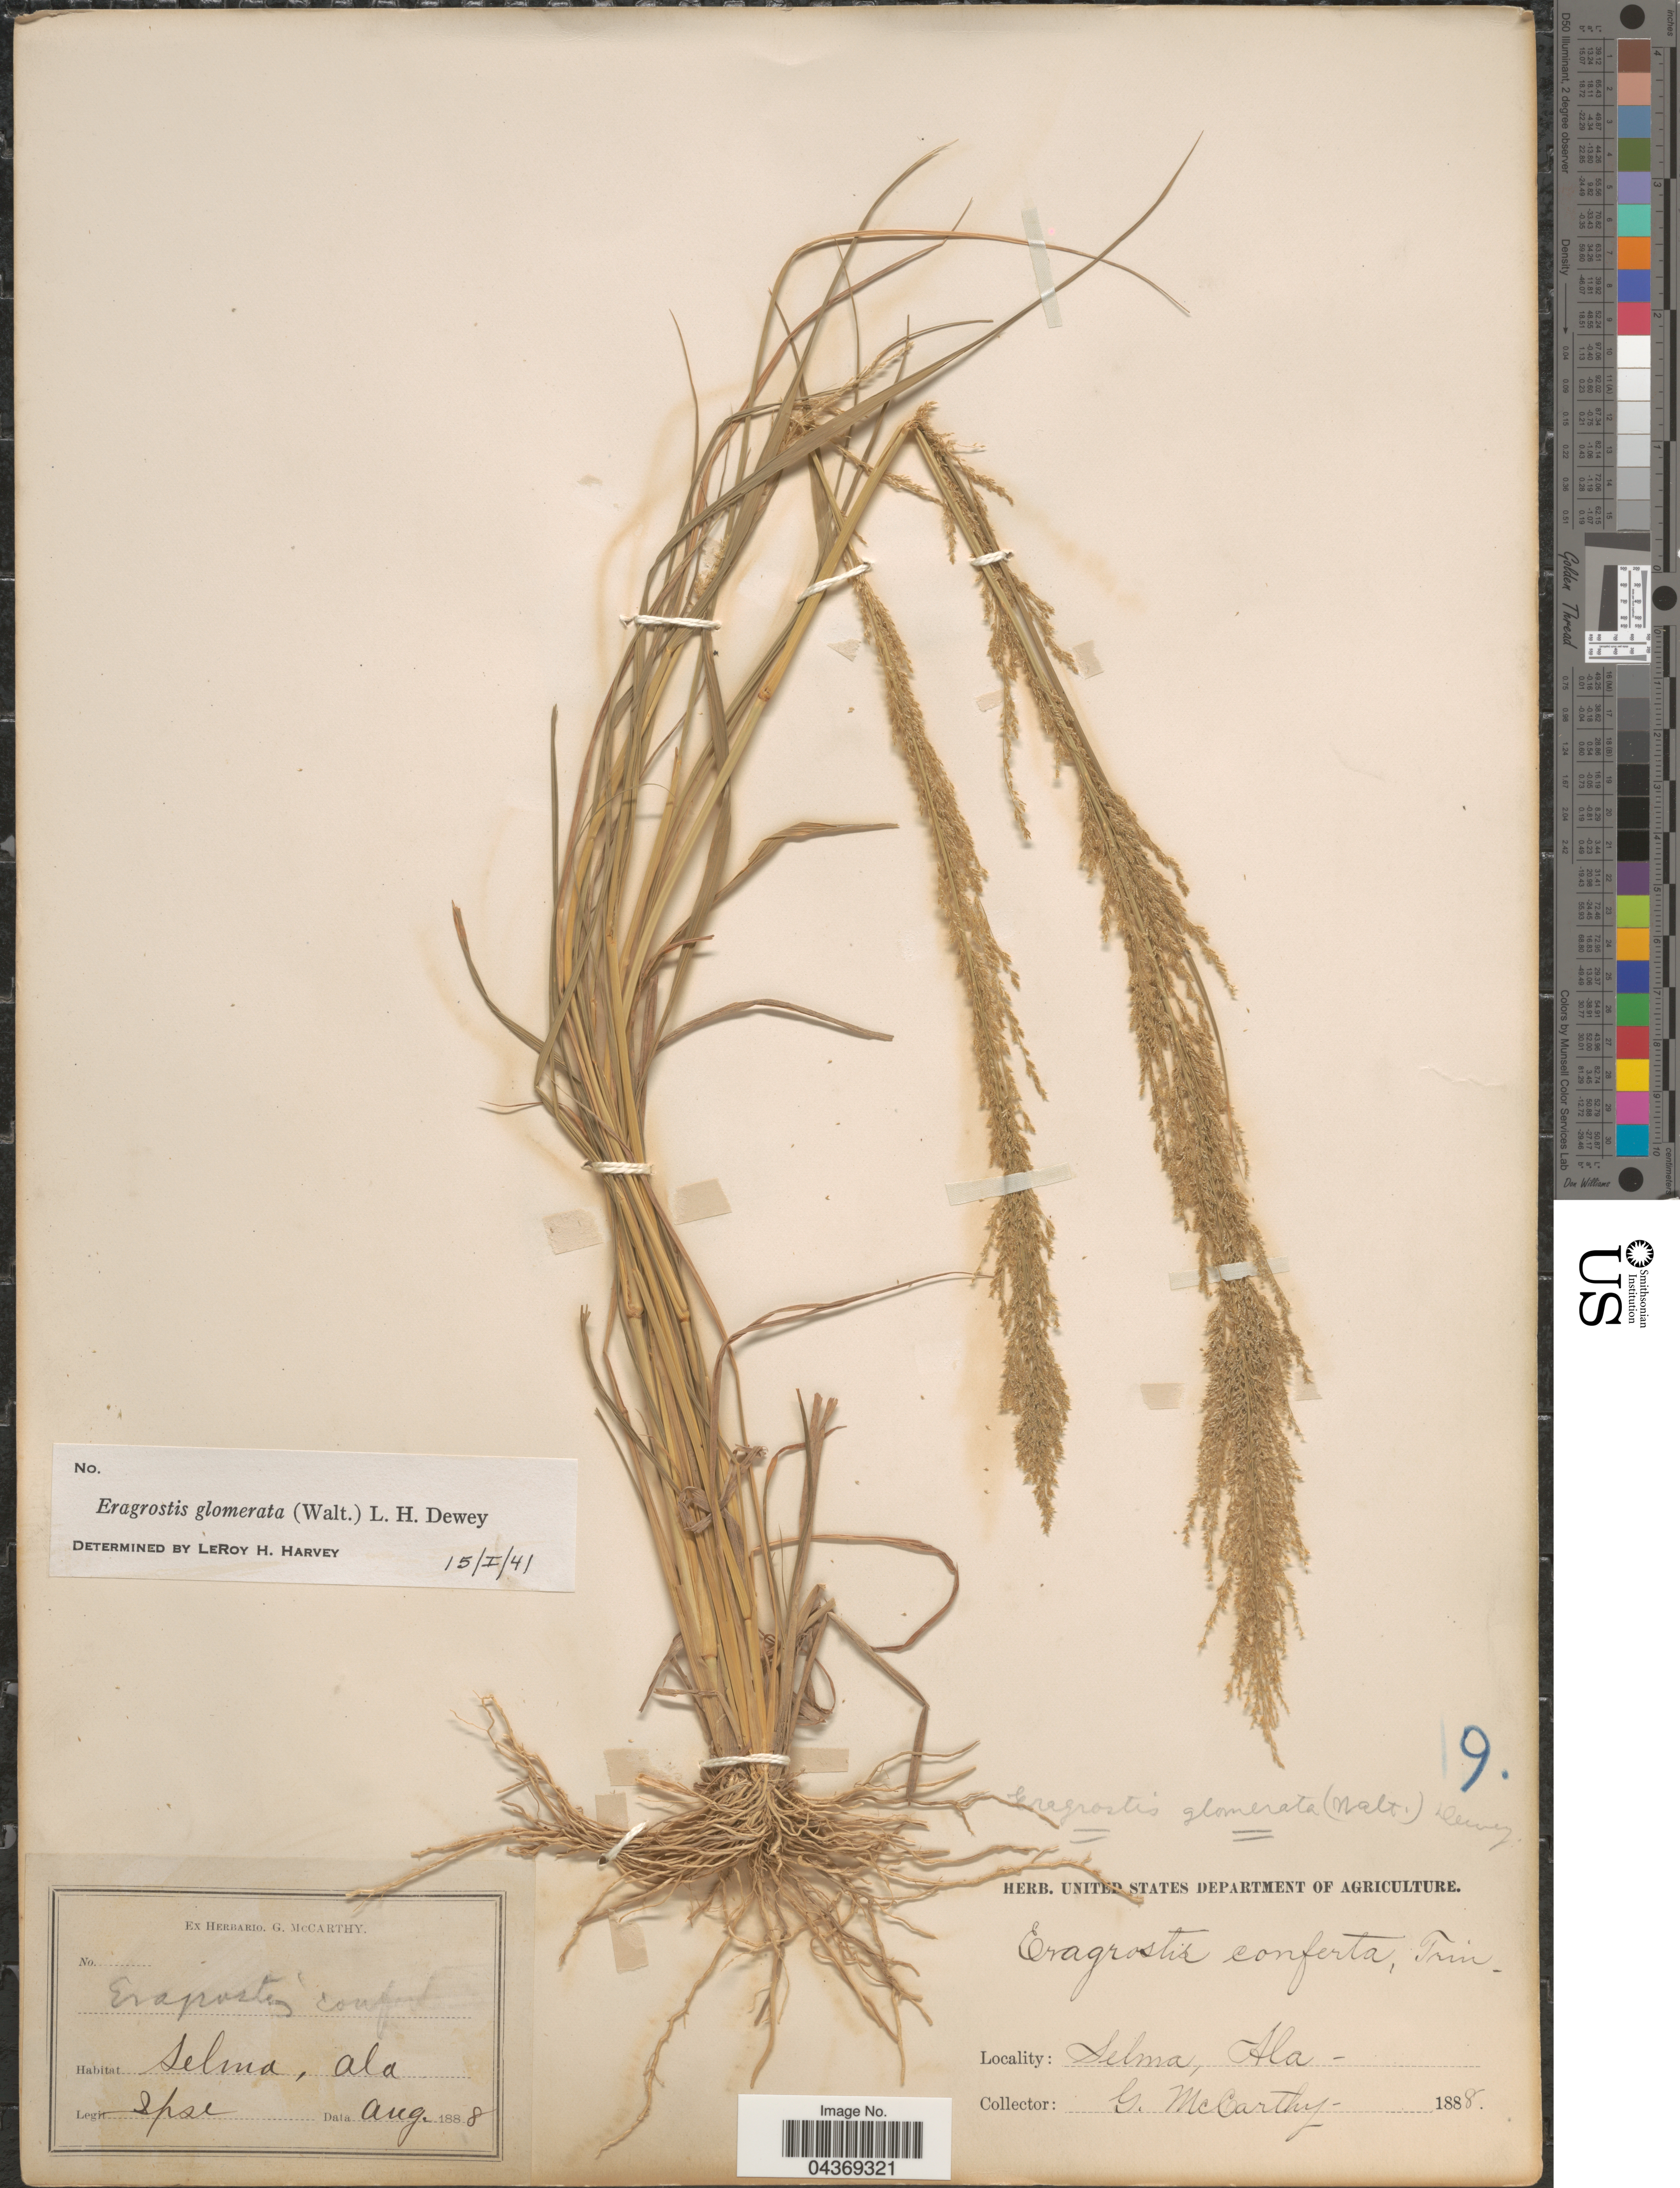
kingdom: Plantae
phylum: Tracheophyta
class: Liliopsida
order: Poales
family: Poaceae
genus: Eragrostis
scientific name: Eragrostis japonica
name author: (Thunb.) Trin.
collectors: G. McCarthy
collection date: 1888-08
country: United States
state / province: Alabama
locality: Selma.